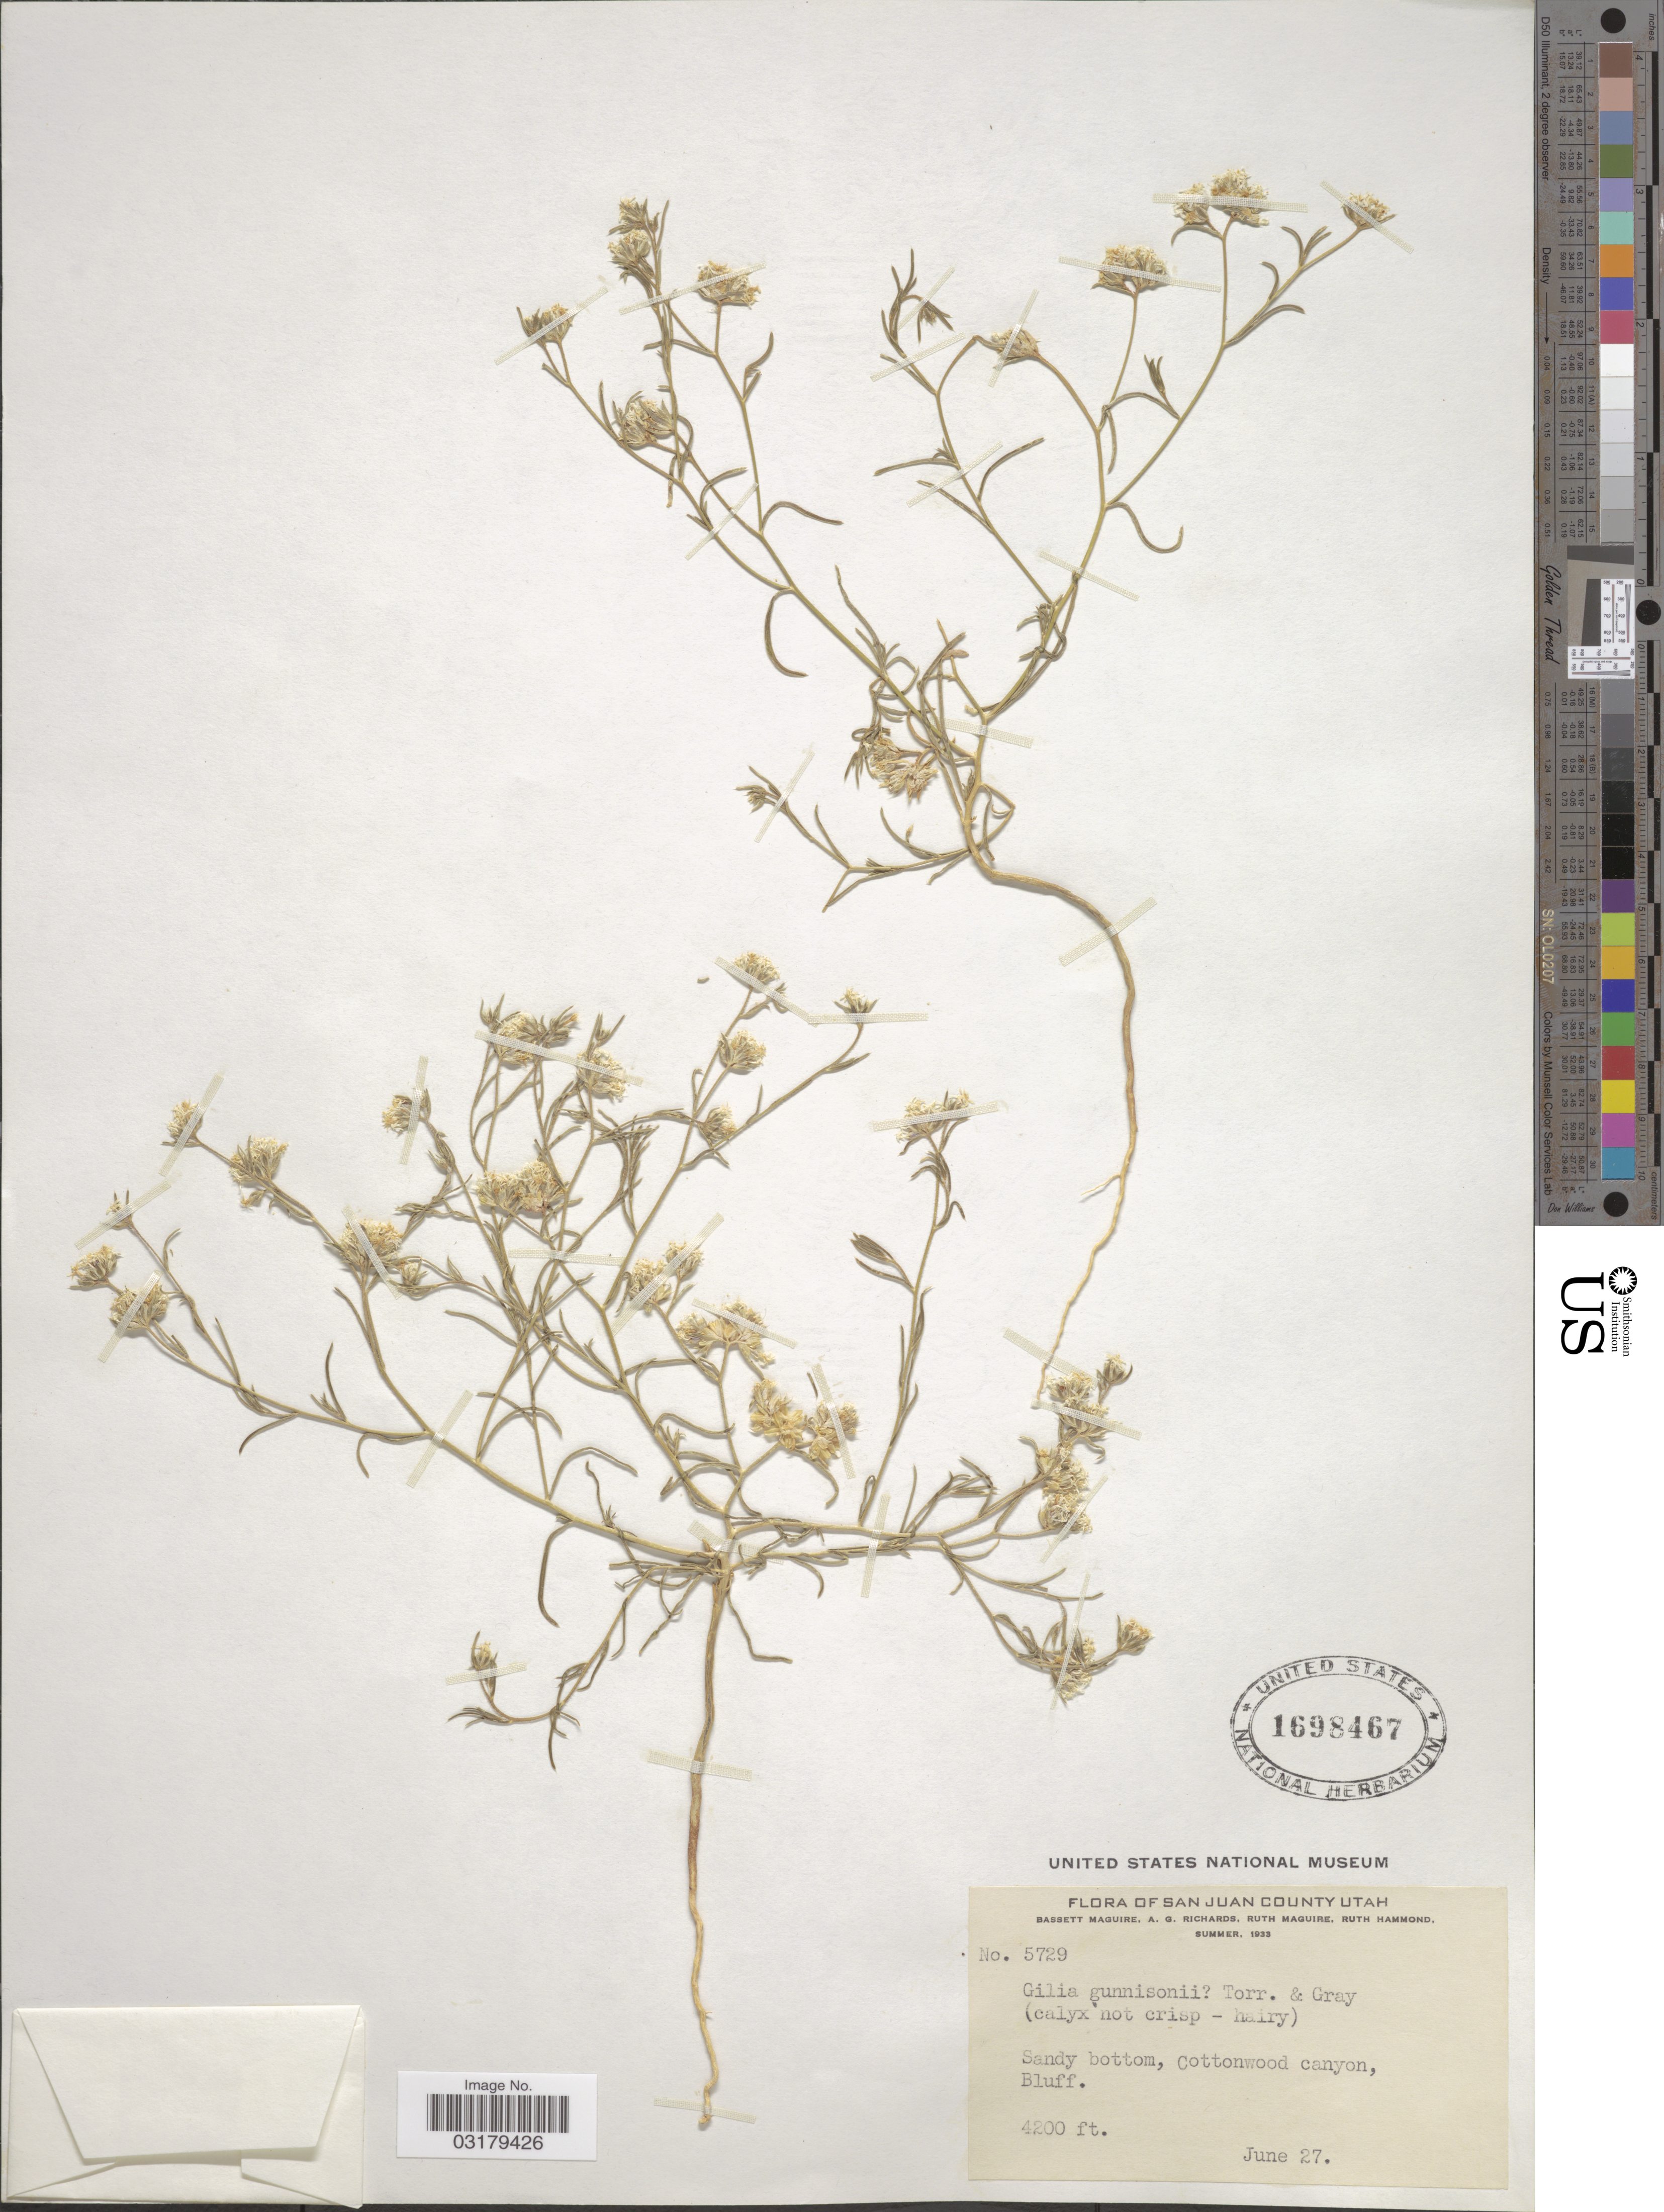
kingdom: Plantae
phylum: Tracheophyta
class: Magnoliopsida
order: Ericales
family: Polemoniaceae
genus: Ipomopsis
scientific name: Ipomopsis gunnisonii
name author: (Torr. & A. Gray) V.E. Grant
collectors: B. Maguire, A. Richards & R. Hammond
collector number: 5729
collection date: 1933-06-27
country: United States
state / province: Utah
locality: San Juan County. Cottonwood canyon, Bluff.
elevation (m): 1280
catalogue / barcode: US 1698467